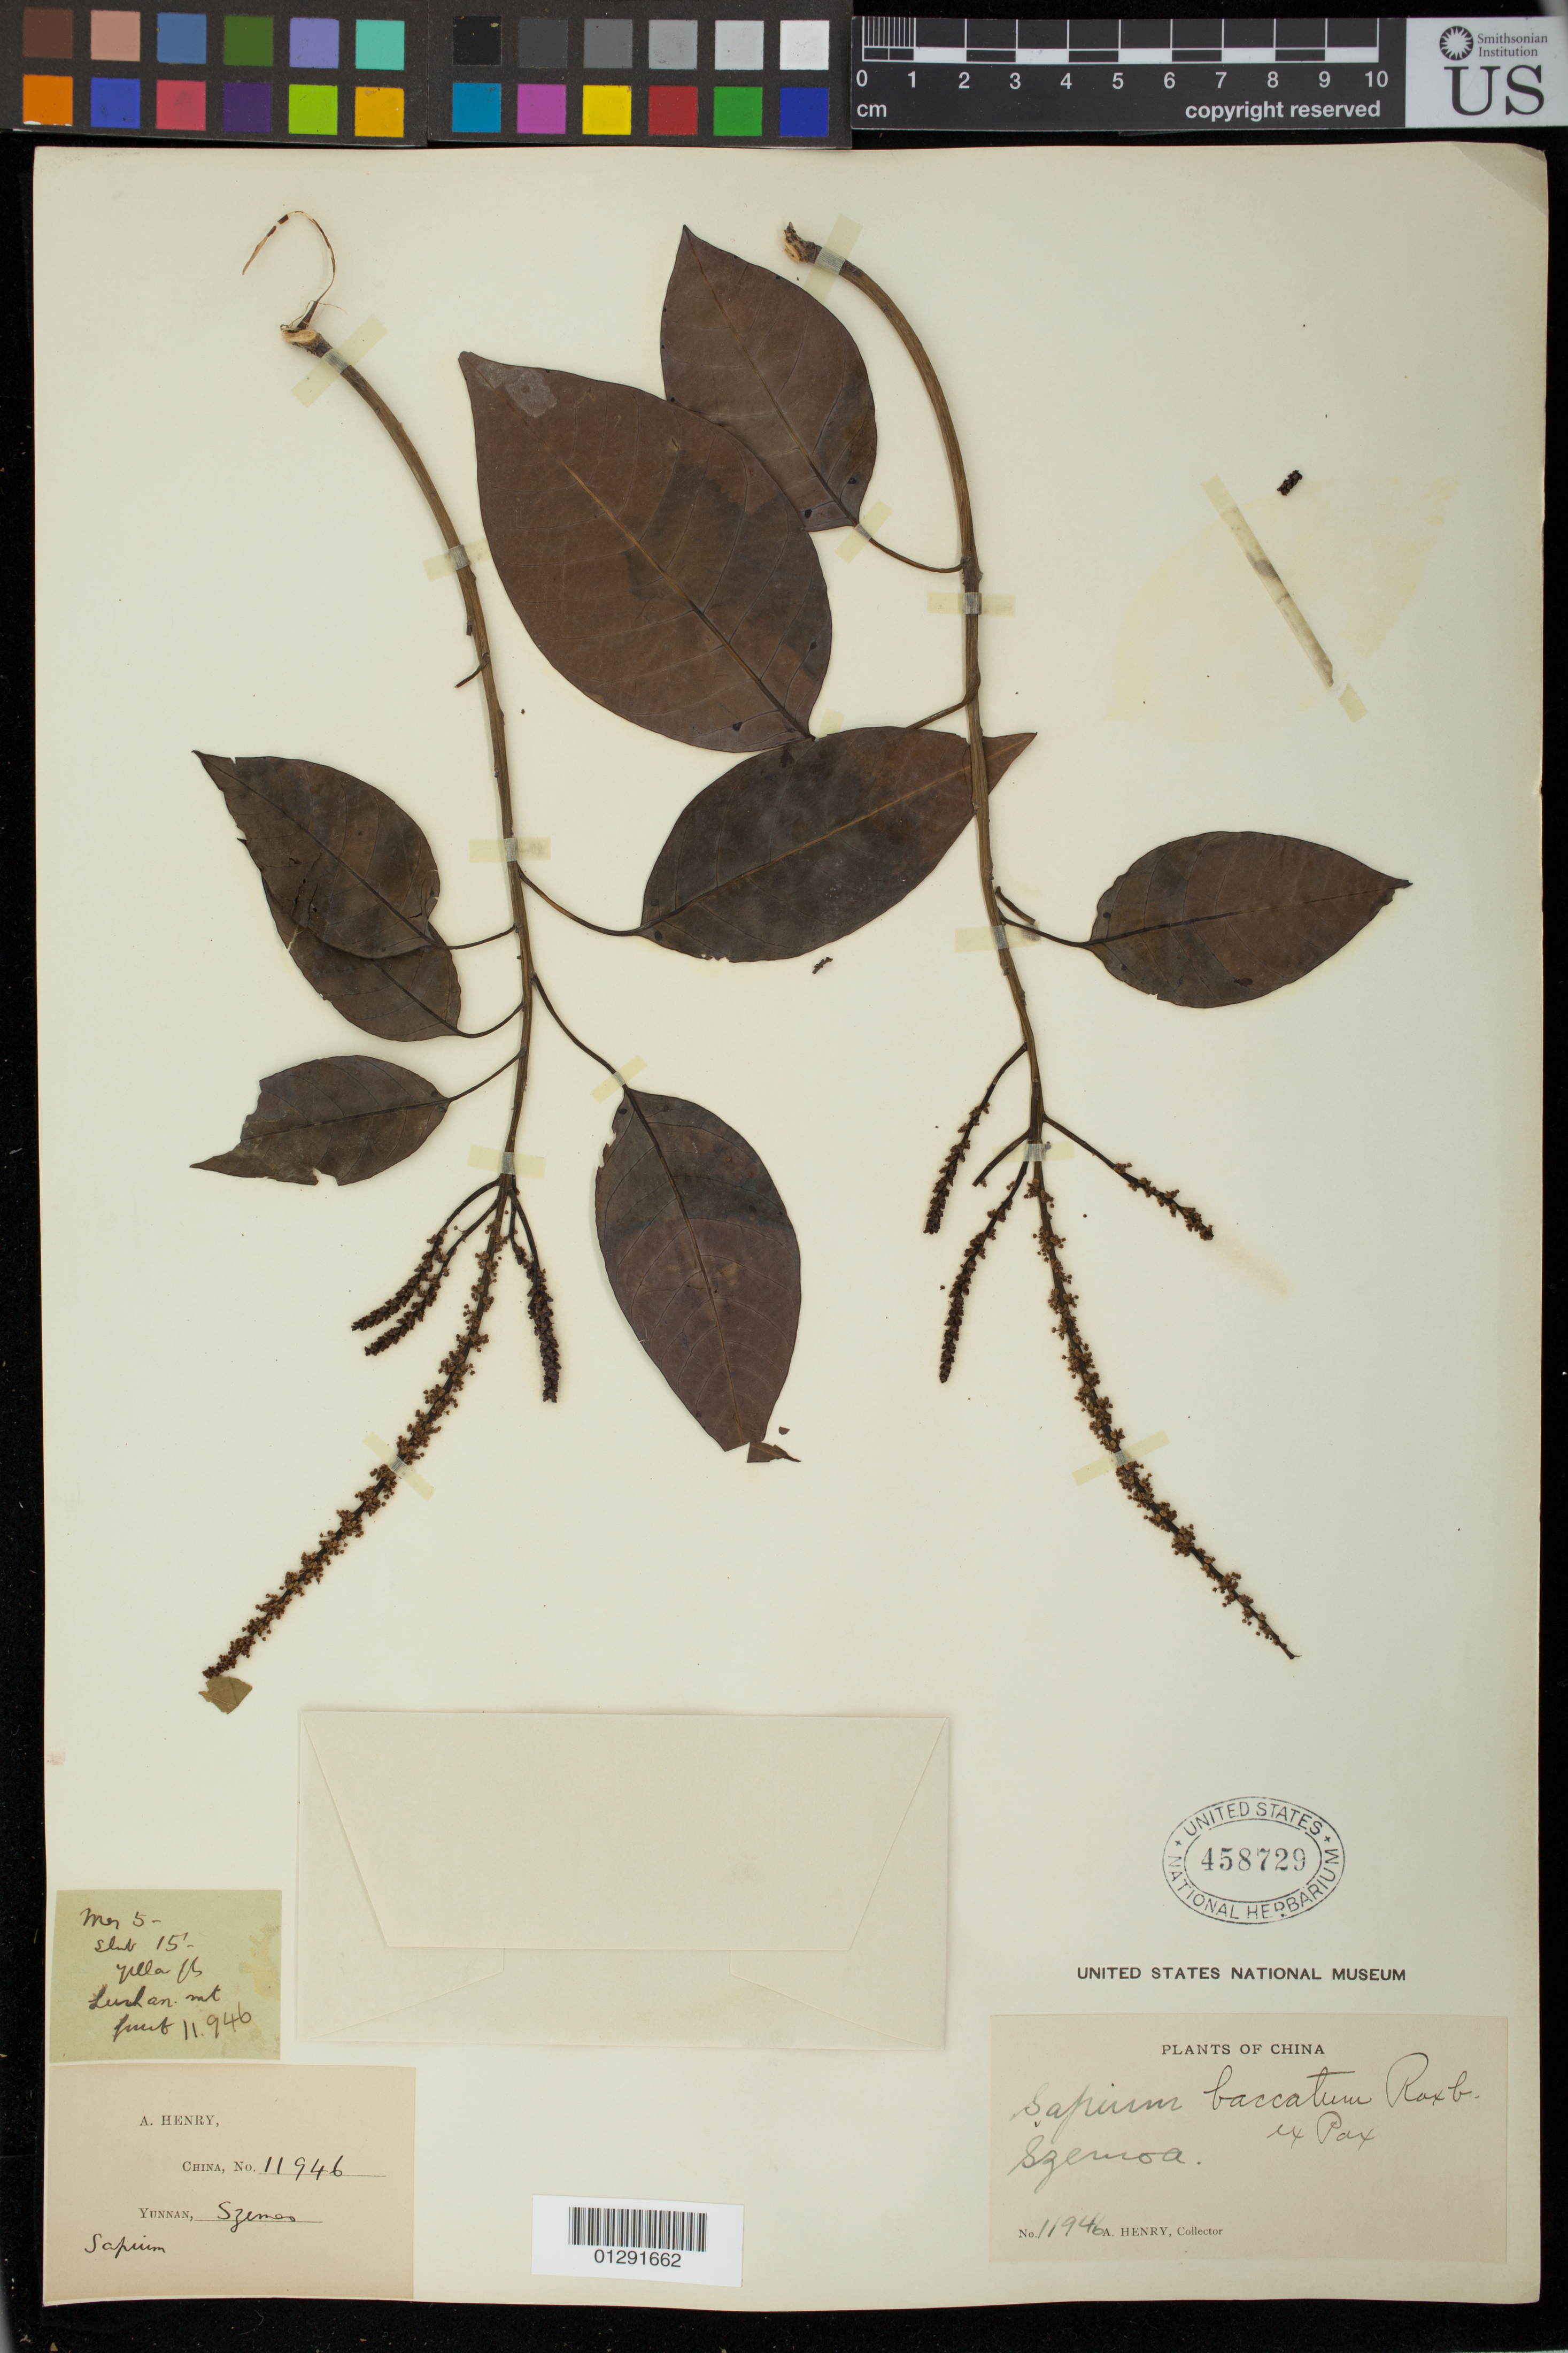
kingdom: Plantae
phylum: Tracheophyta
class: Magnoliopsida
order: Malpighiales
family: Euphorbiaceae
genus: Sapium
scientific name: Sapium baccatum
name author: Roxb.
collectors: A. Henry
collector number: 11946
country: China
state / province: Yunnan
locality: Szemoa.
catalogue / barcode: US 458729